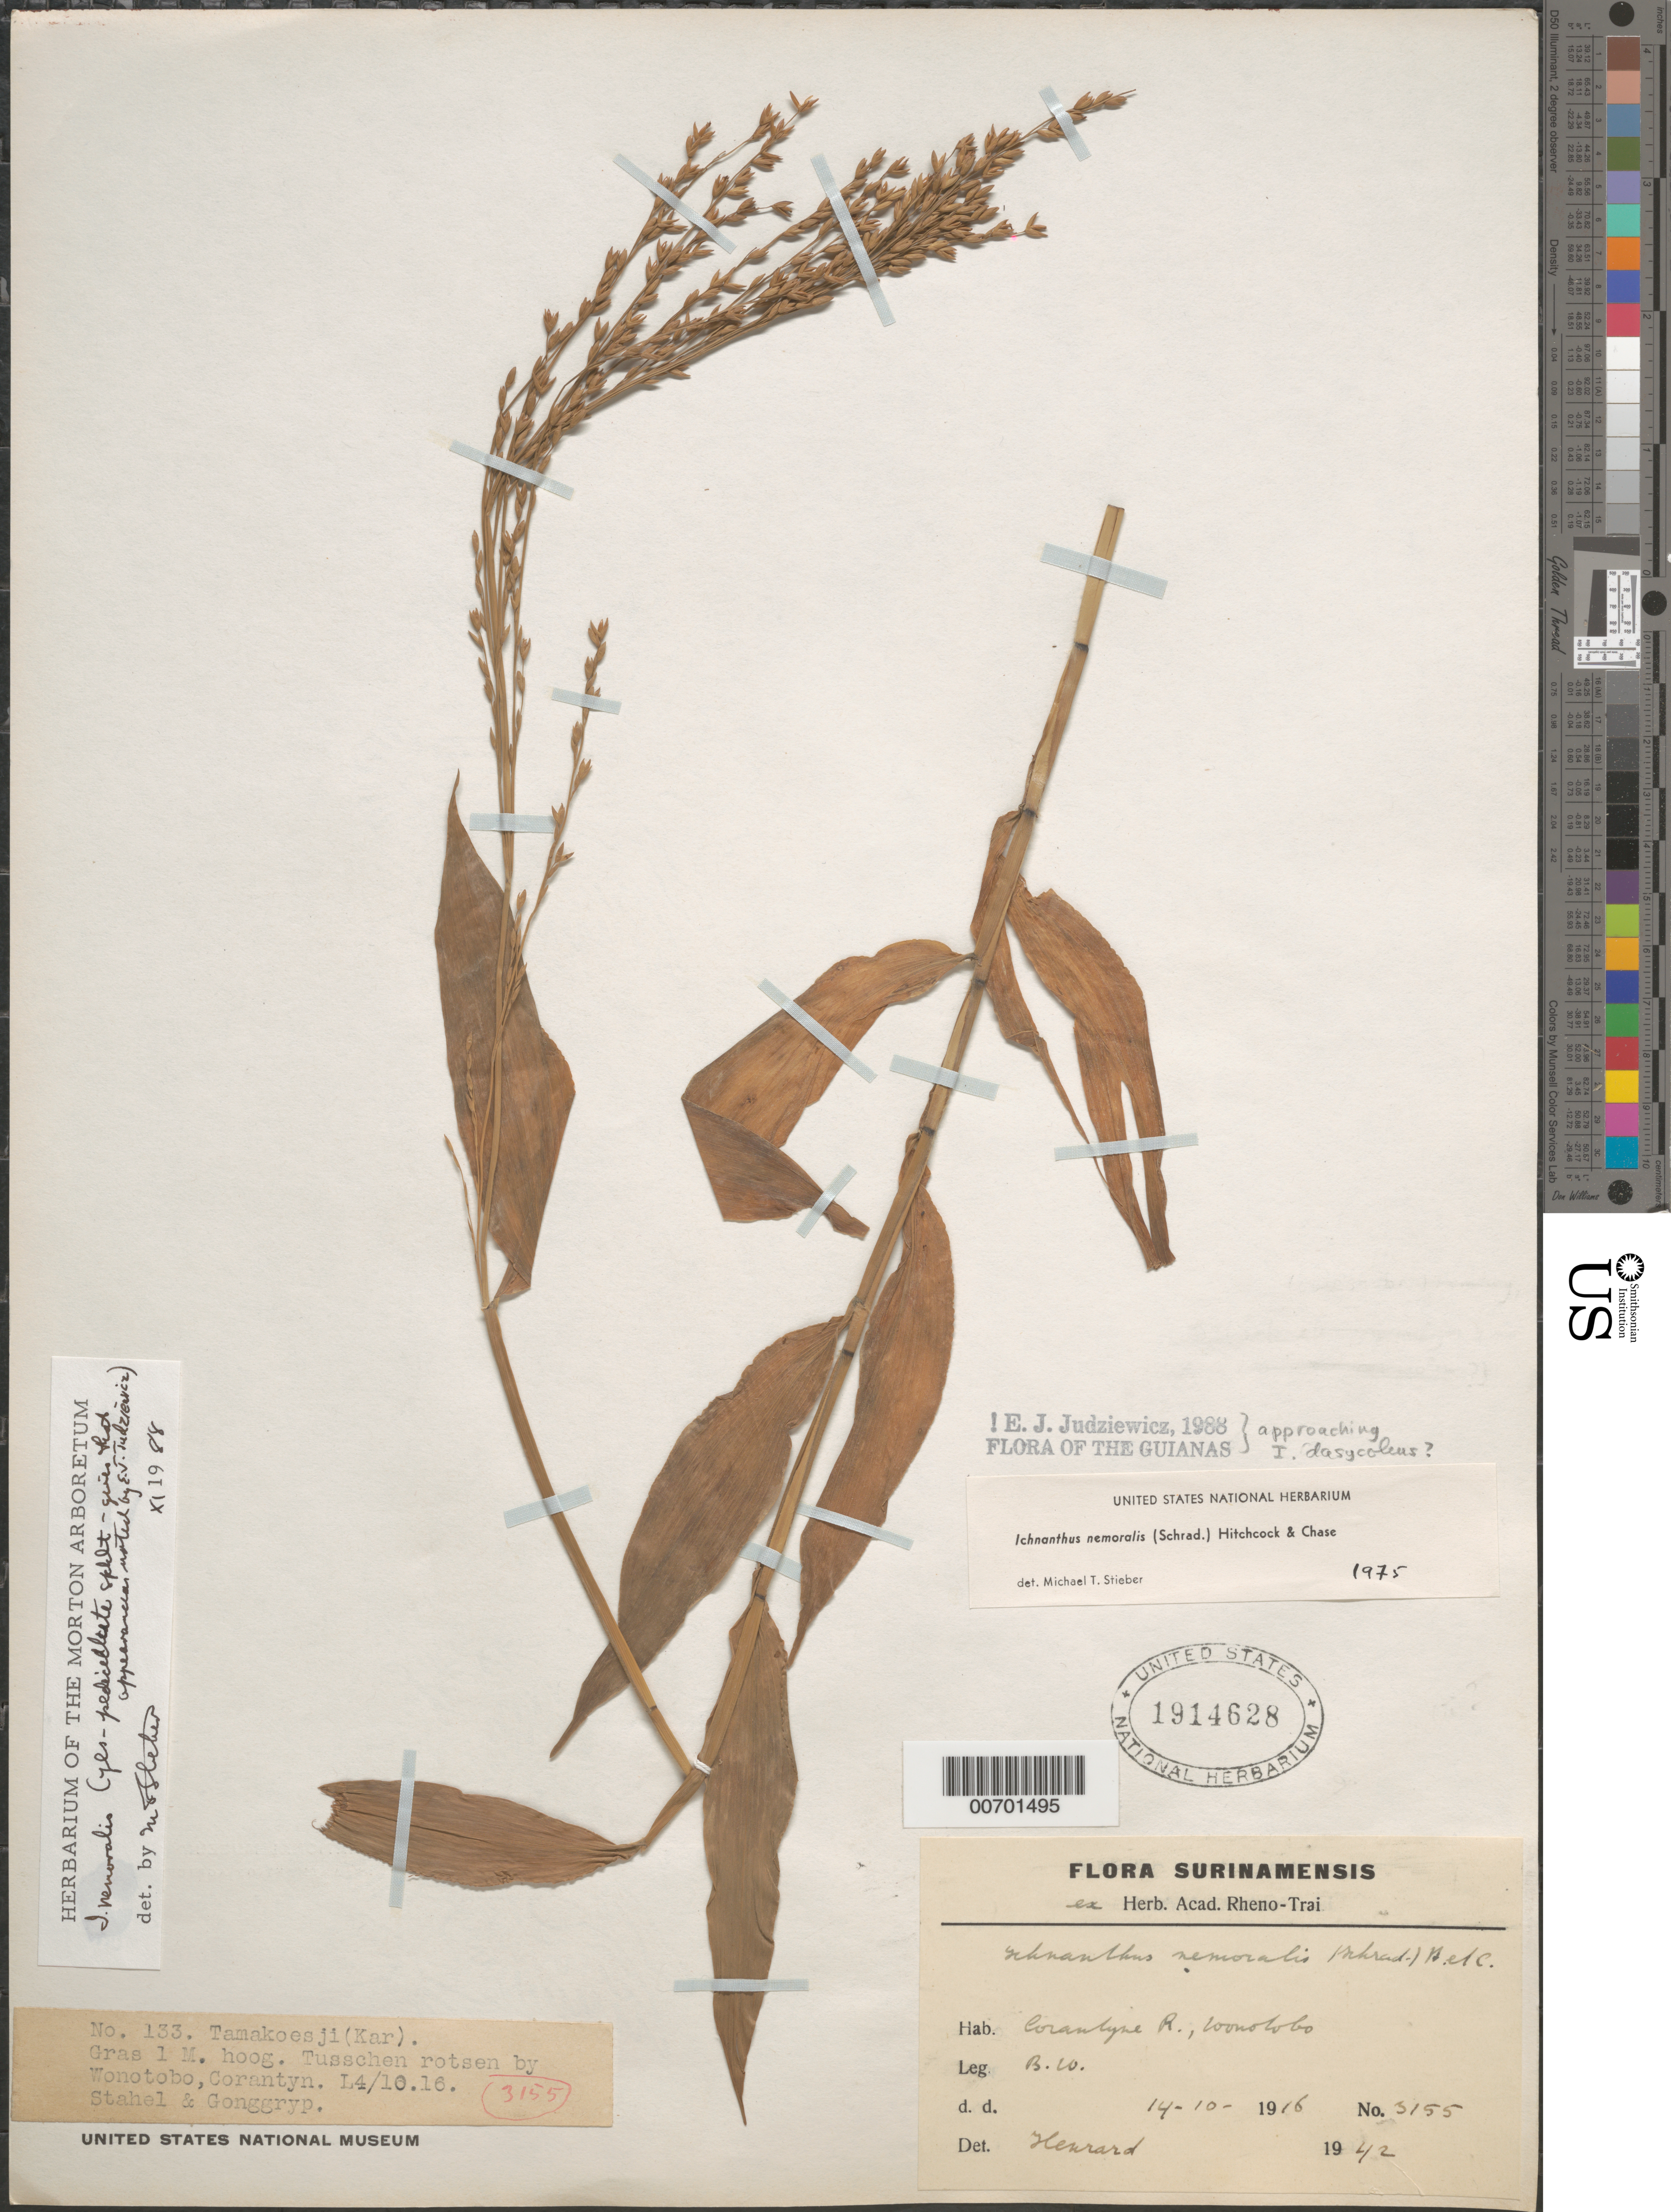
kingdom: Plantae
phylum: Tracheophyta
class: Liliopsida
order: Poales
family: Poaceae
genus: Ichnanthus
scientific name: Ichnanthus nemoralis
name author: (Schrad.) Hitchc. & Chase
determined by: Stieber, M. T.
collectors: G. Stahel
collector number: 133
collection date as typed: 14-Oct-16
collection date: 1916-10-14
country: Suriname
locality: Wonotobo, near, Corantyne R.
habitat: Tusschen rotsen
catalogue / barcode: US 1914628